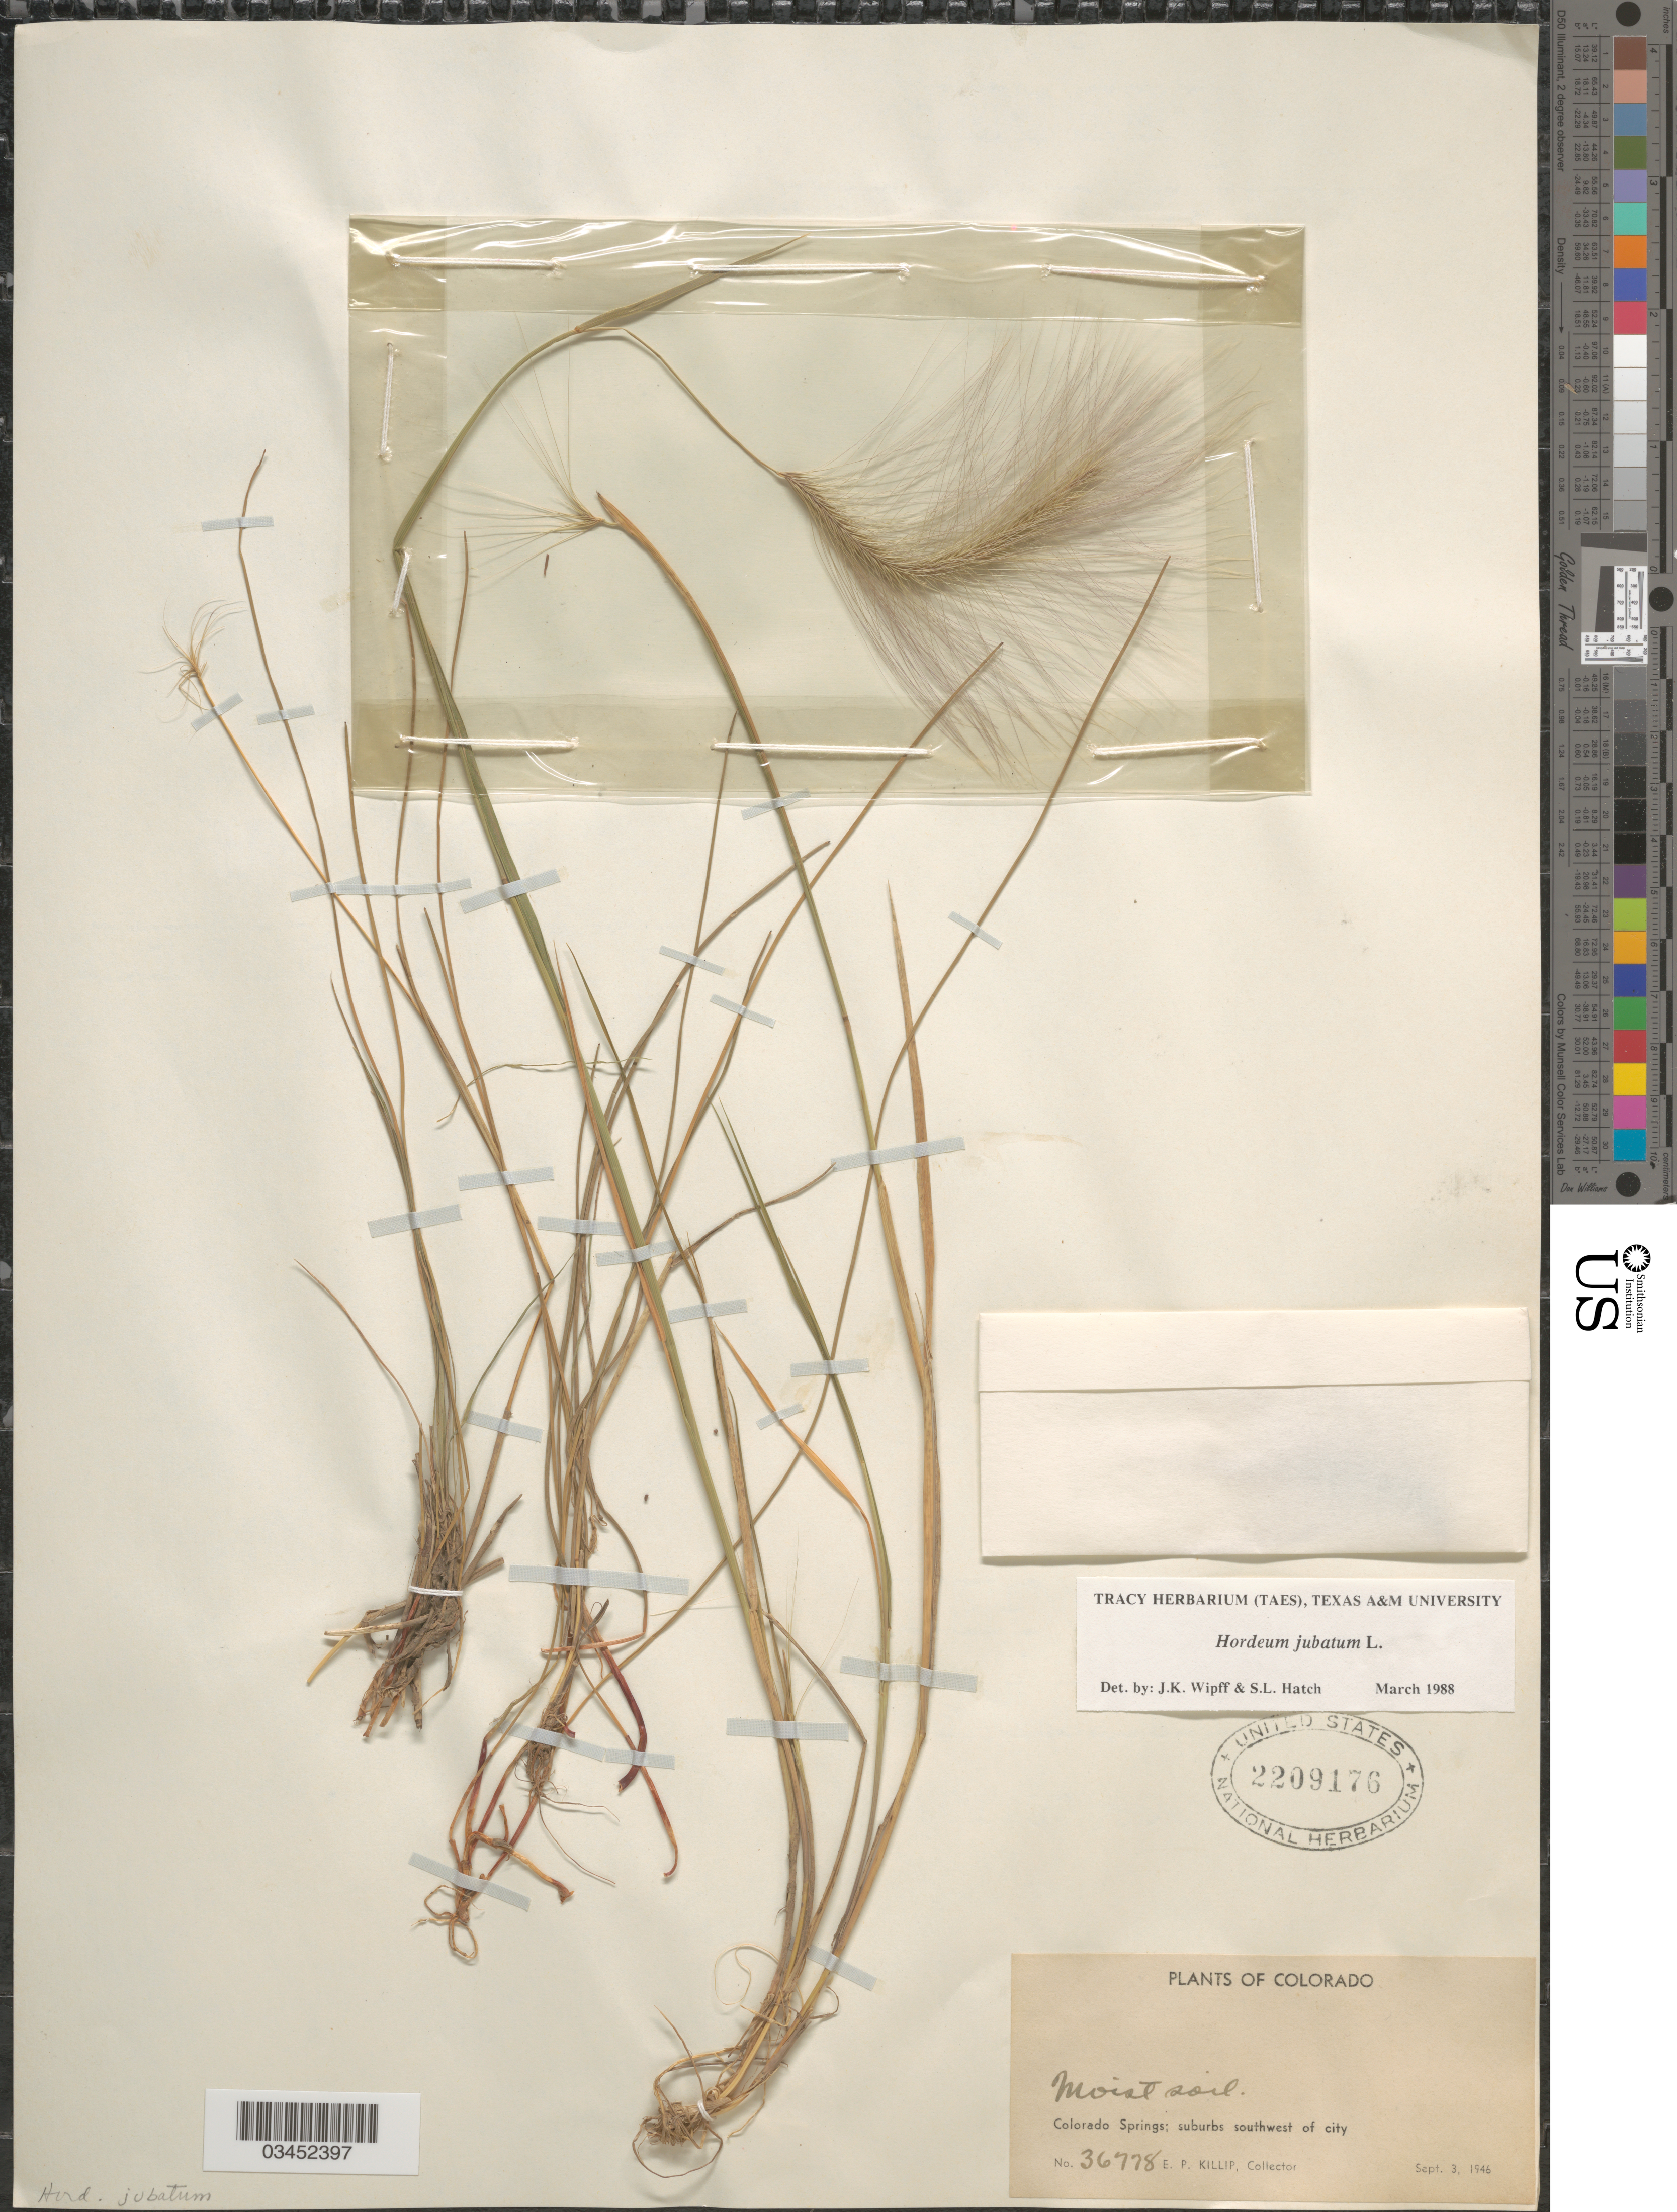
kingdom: Plantae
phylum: Tracheophyta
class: Liliopsida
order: Poales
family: Poaceae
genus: Hordeum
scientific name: Hordeum jubatum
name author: L.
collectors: E. P. Killip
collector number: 36778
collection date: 1946-09-03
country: United States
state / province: Colorado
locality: Colorado Springs; suburbs southwest of city.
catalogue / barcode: US 2209176